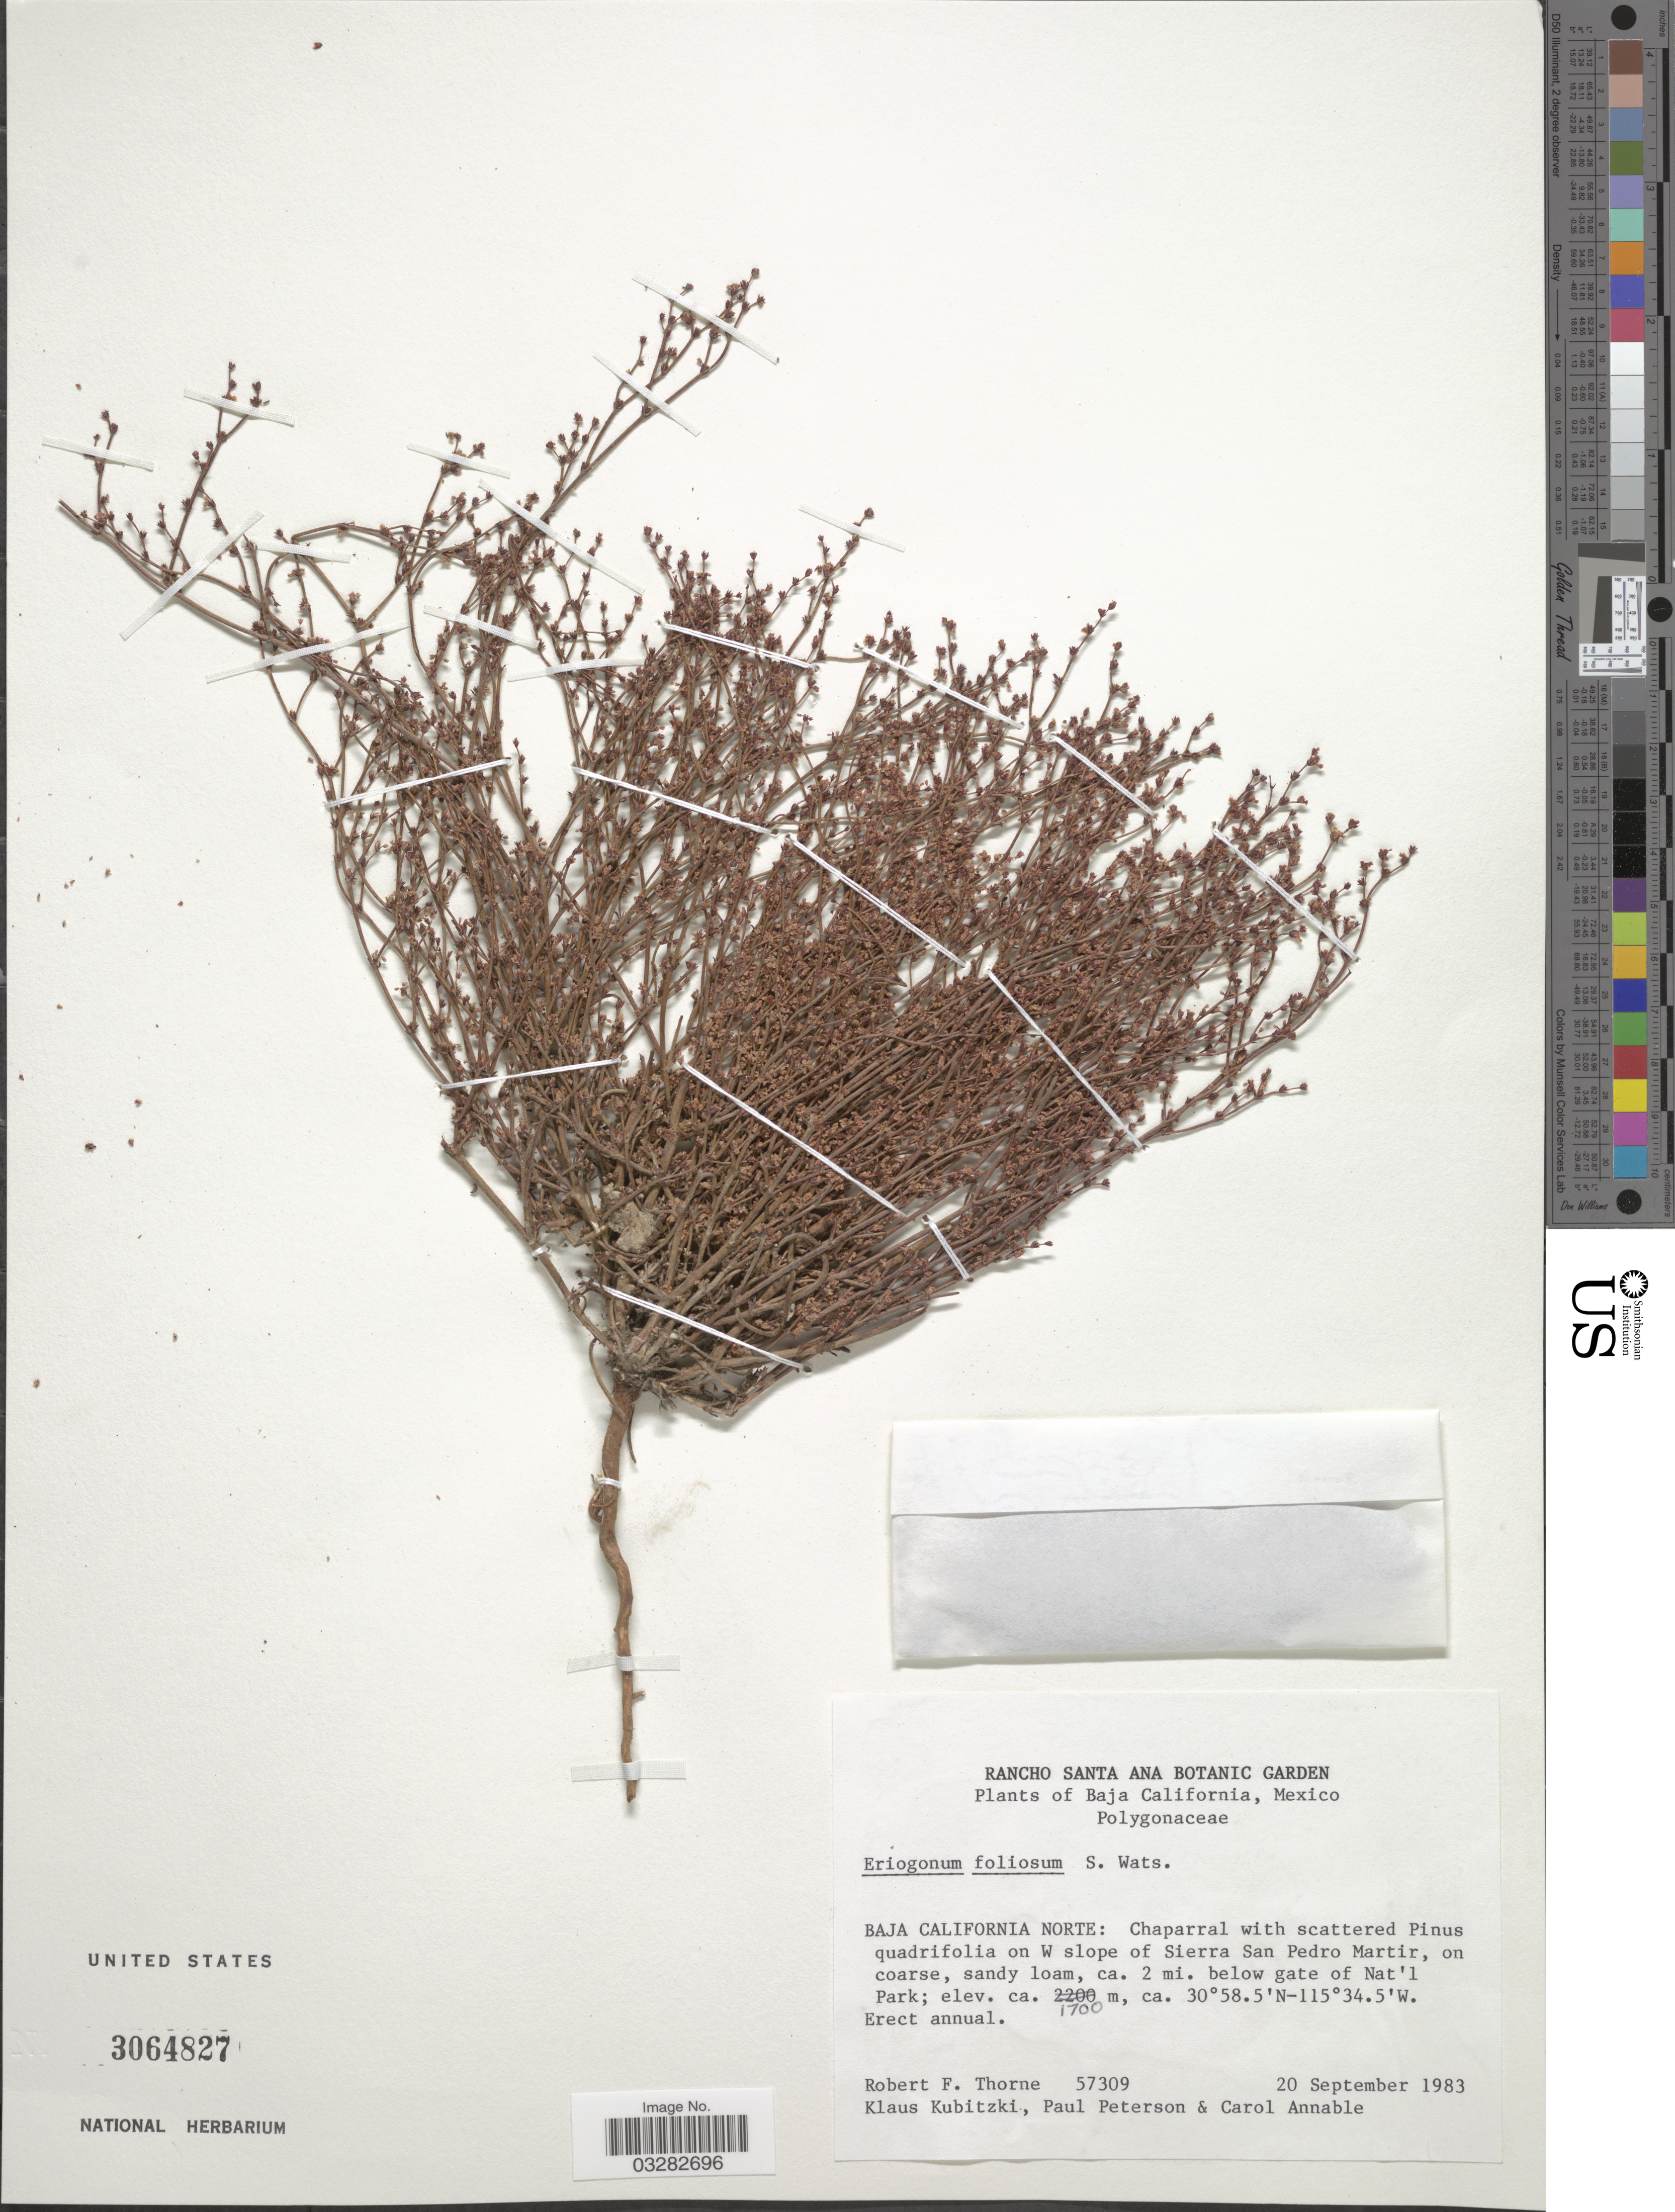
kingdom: Plantae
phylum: Tracheophyta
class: Magnoliopsida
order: Caryophyllales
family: Polygonaceae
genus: Eriogonum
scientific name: Eriogonum foliosum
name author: S. Watson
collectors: R. F. Thorne, K. Kubitzki, P. M. Peterson & C. R. Annable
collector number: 57309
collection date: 1983-09-20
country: Mexico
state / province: Baja California Norte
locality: Baja California. Chaparral with scattered Pinus quadrifolia on W slope of Sierra San Pedro Martitr, on coarse, sandy loam, ca. 2 mi. below gate of Nat'l Park.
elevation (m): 1700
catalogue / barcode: US 3064827